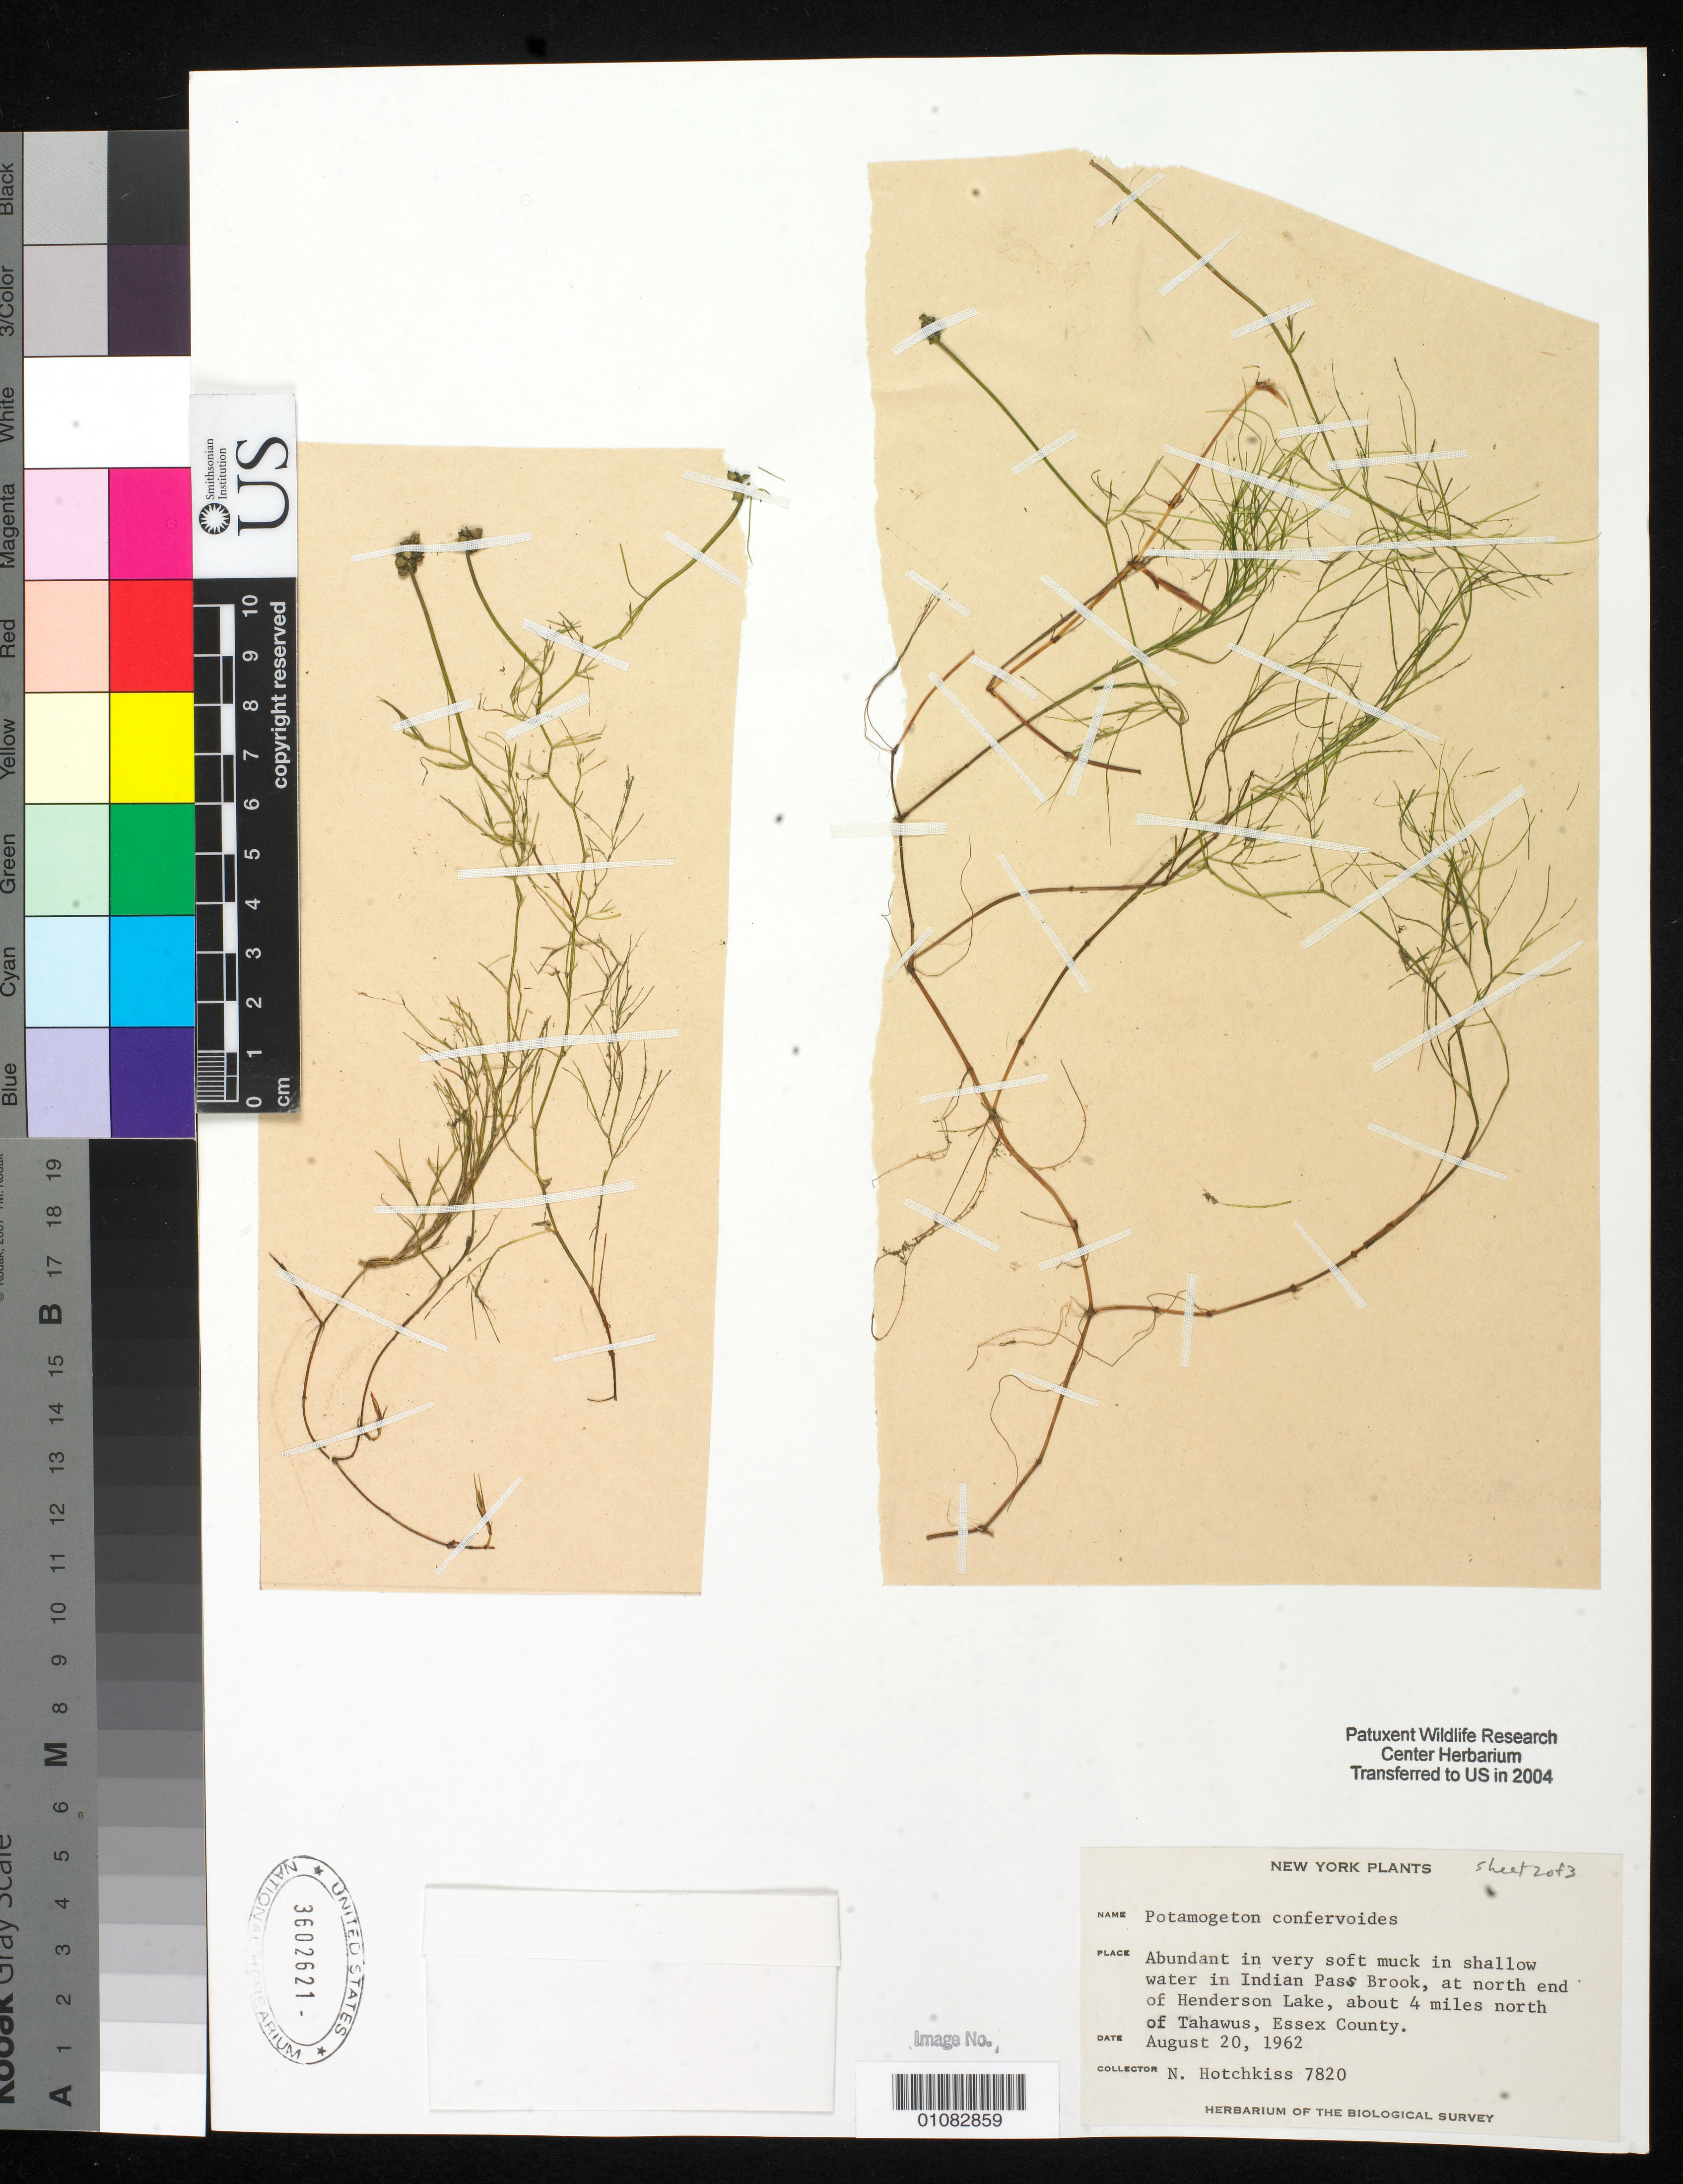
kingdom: Plantae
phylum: Tracheophyta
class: Liliopsida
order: Alismatales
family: Potamogetonaceae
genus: Potamogeton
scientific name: Potamogeton confervoides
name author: Rchb.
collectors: N. Hotchkiss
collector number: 7820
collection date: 1962-08-20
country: United States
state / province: New York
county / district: Essex County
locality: about 4 mi. N of Tahawus, north end of Henderson Lake, Indian Pass Brook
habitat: Abundant in very soft muck in shallow water.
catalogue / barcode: US 3602621